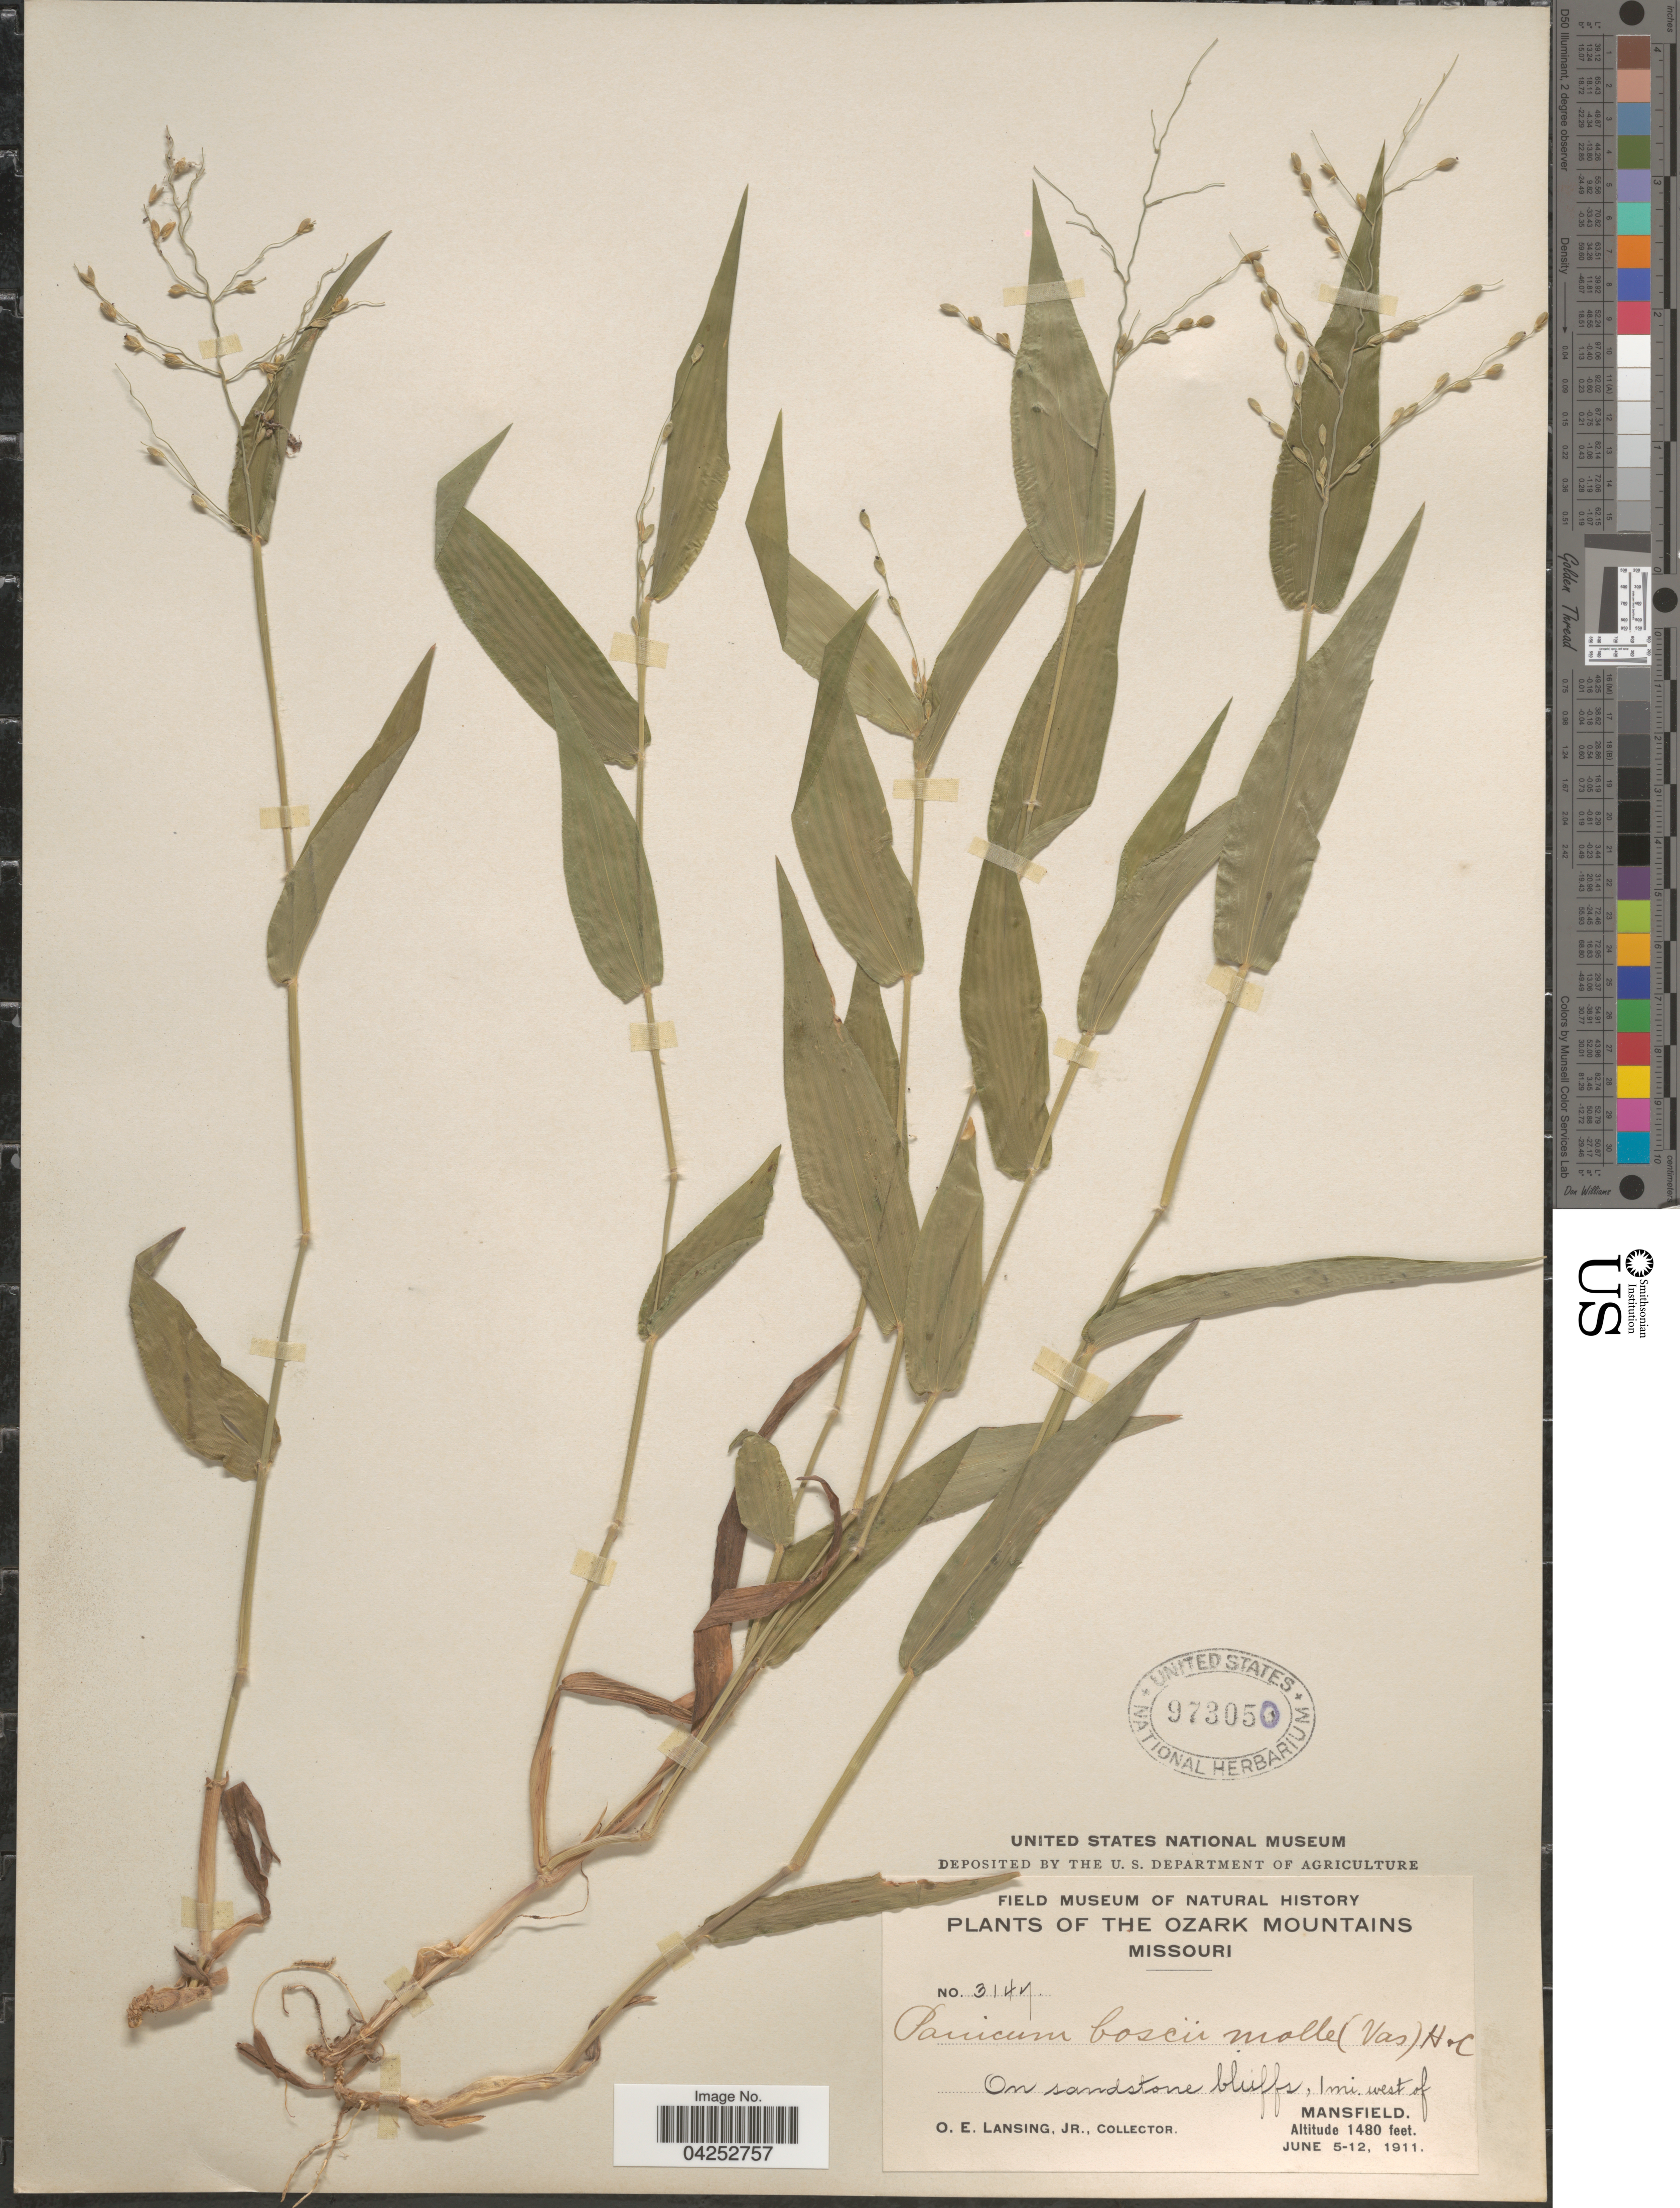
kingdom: Plantae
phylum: Tracheophyta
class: Liliopsida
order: Poales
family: Poaceae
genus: Dichanthelium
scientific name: Dichanthelium boscii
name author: (Poir.) Gould & C.A. Clark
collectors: O. Lansing Jr.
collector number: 3147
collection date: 1911-06-05/1911-06-12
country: United States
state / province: Missouri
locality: The Ozark Mountains. On sandstone bluffs, 1 mi. west of Mansfield.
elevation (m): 451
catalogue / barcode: US 973050